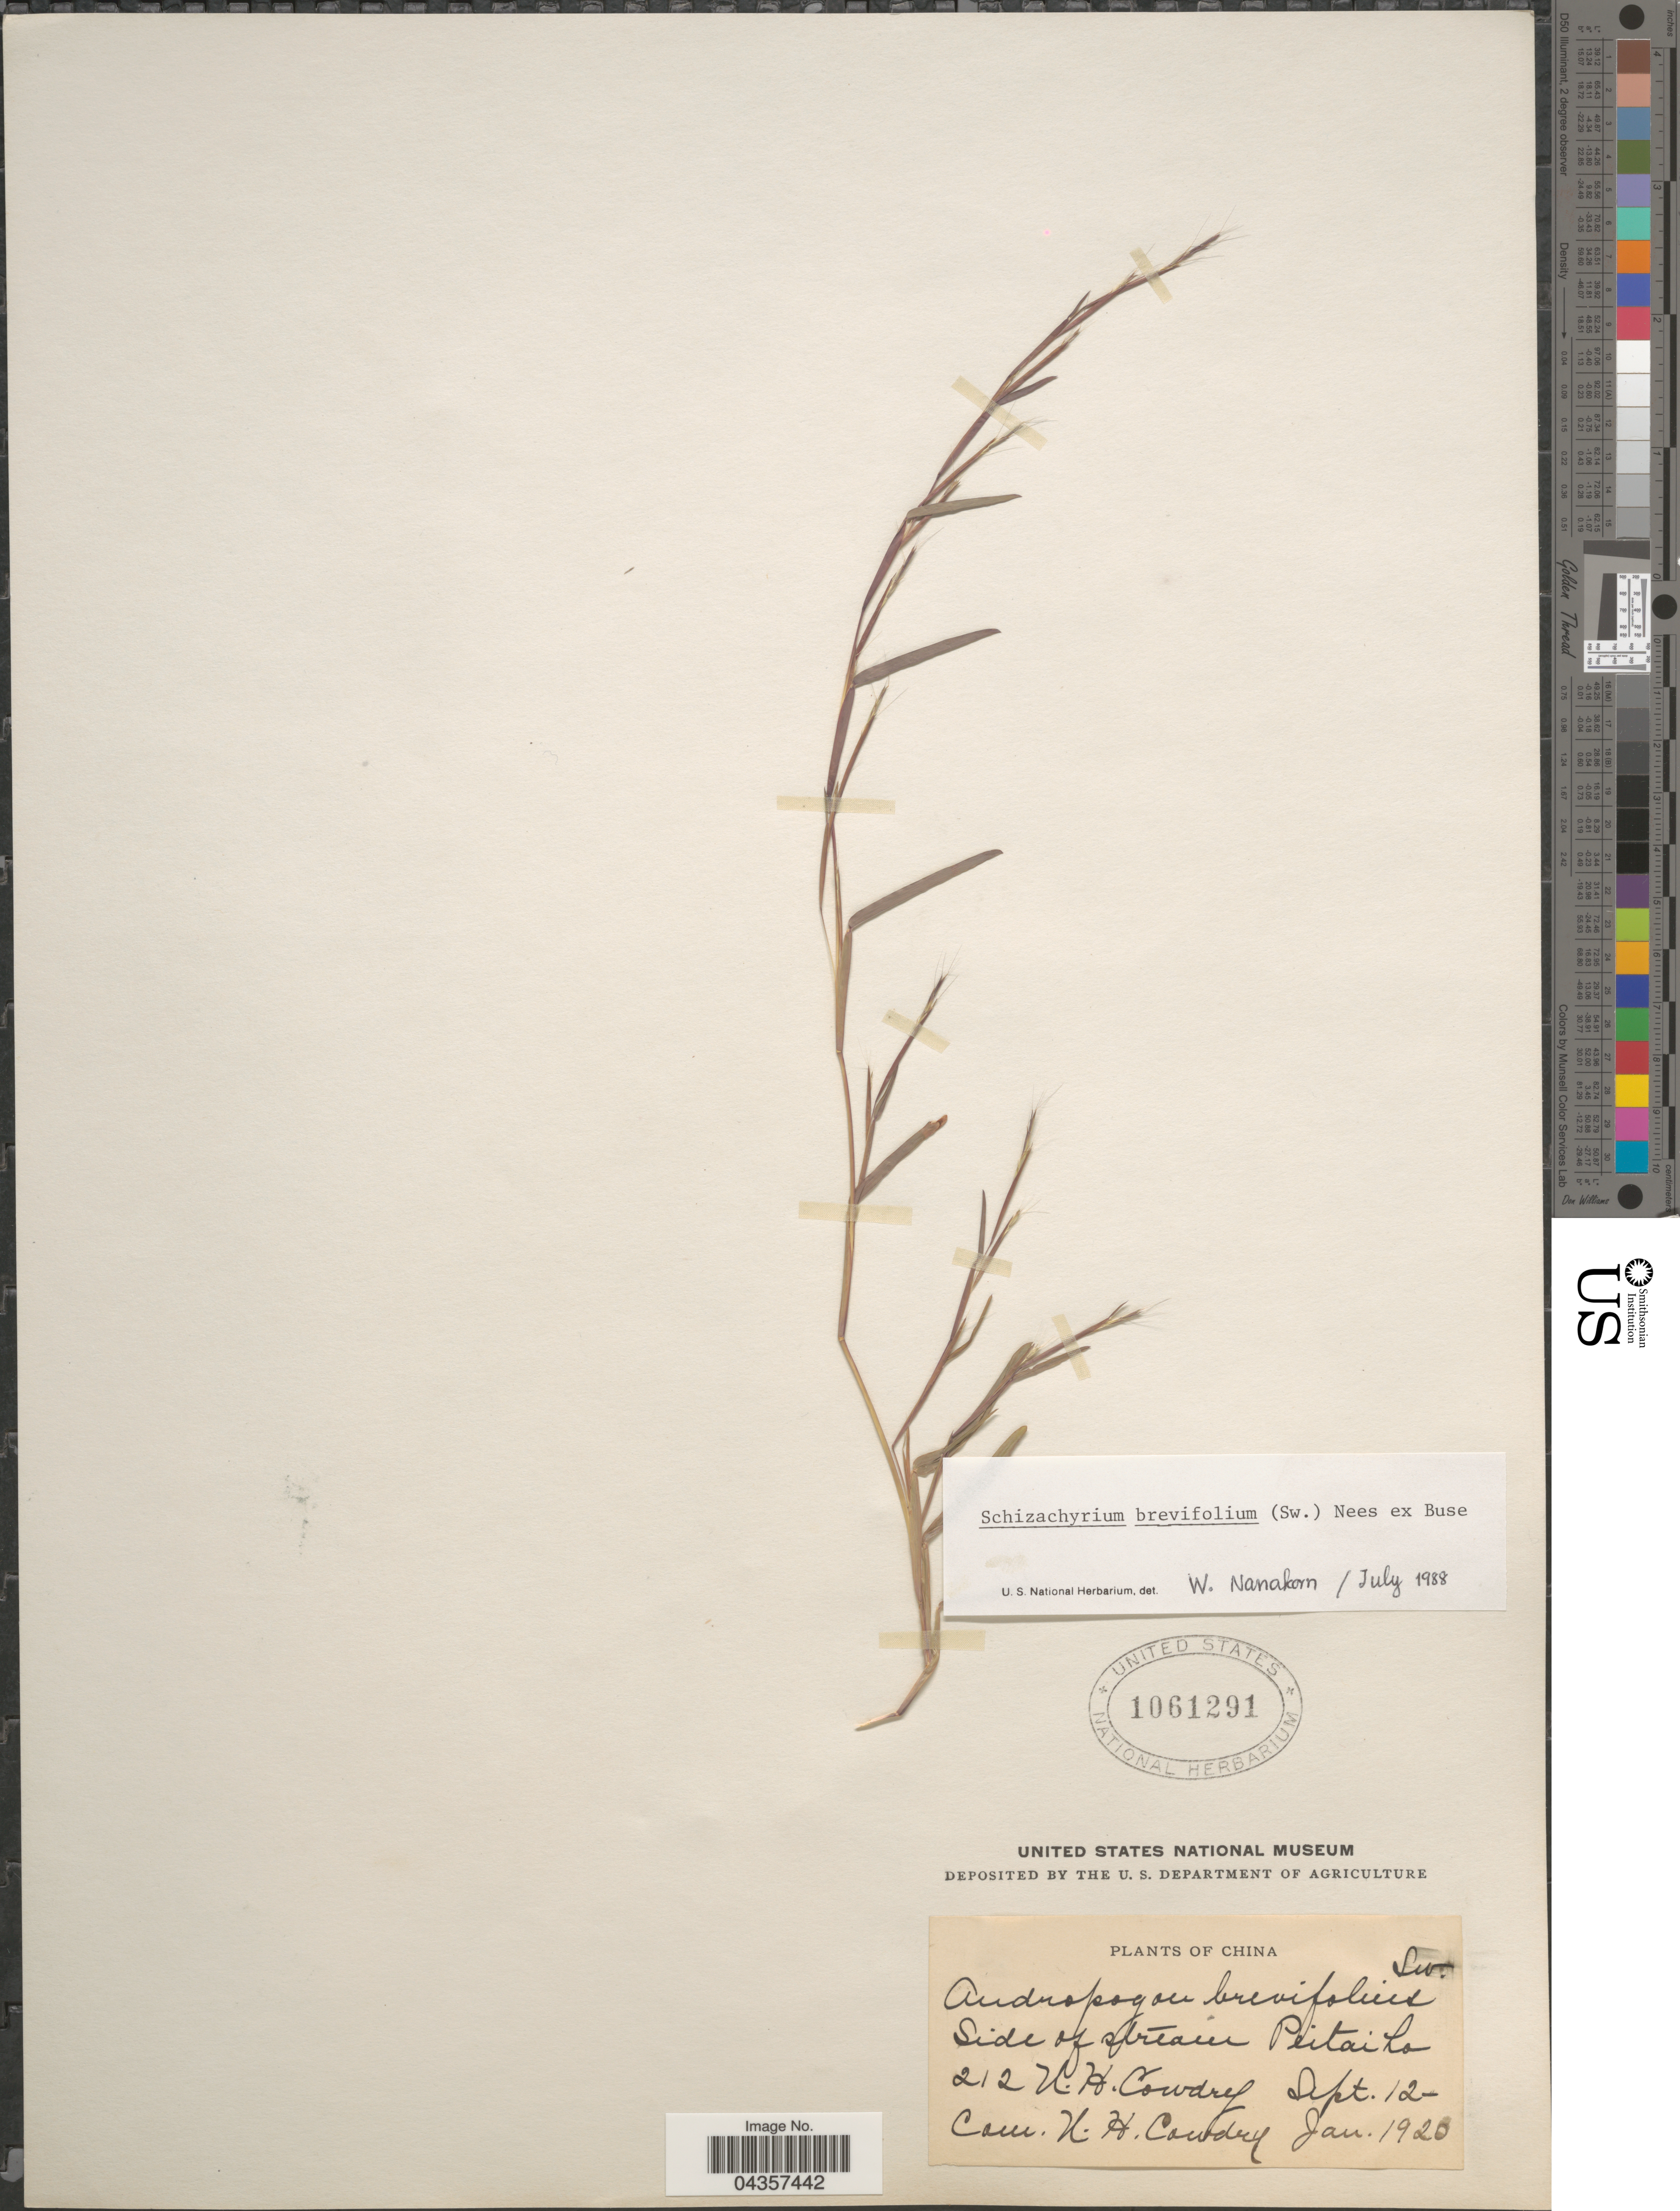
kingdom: Plantae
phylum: Tracheophyta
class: Liliopsida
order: Poales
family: Poaceae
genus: Schizachyrium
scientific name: Schizachyrium brevifolium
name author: (Sw.) Nees ex Büse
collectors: N. H. Cowdry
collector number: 212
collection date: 1920-09-12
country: China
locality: Side of stream Peitaiho.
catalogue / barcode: US 1061291